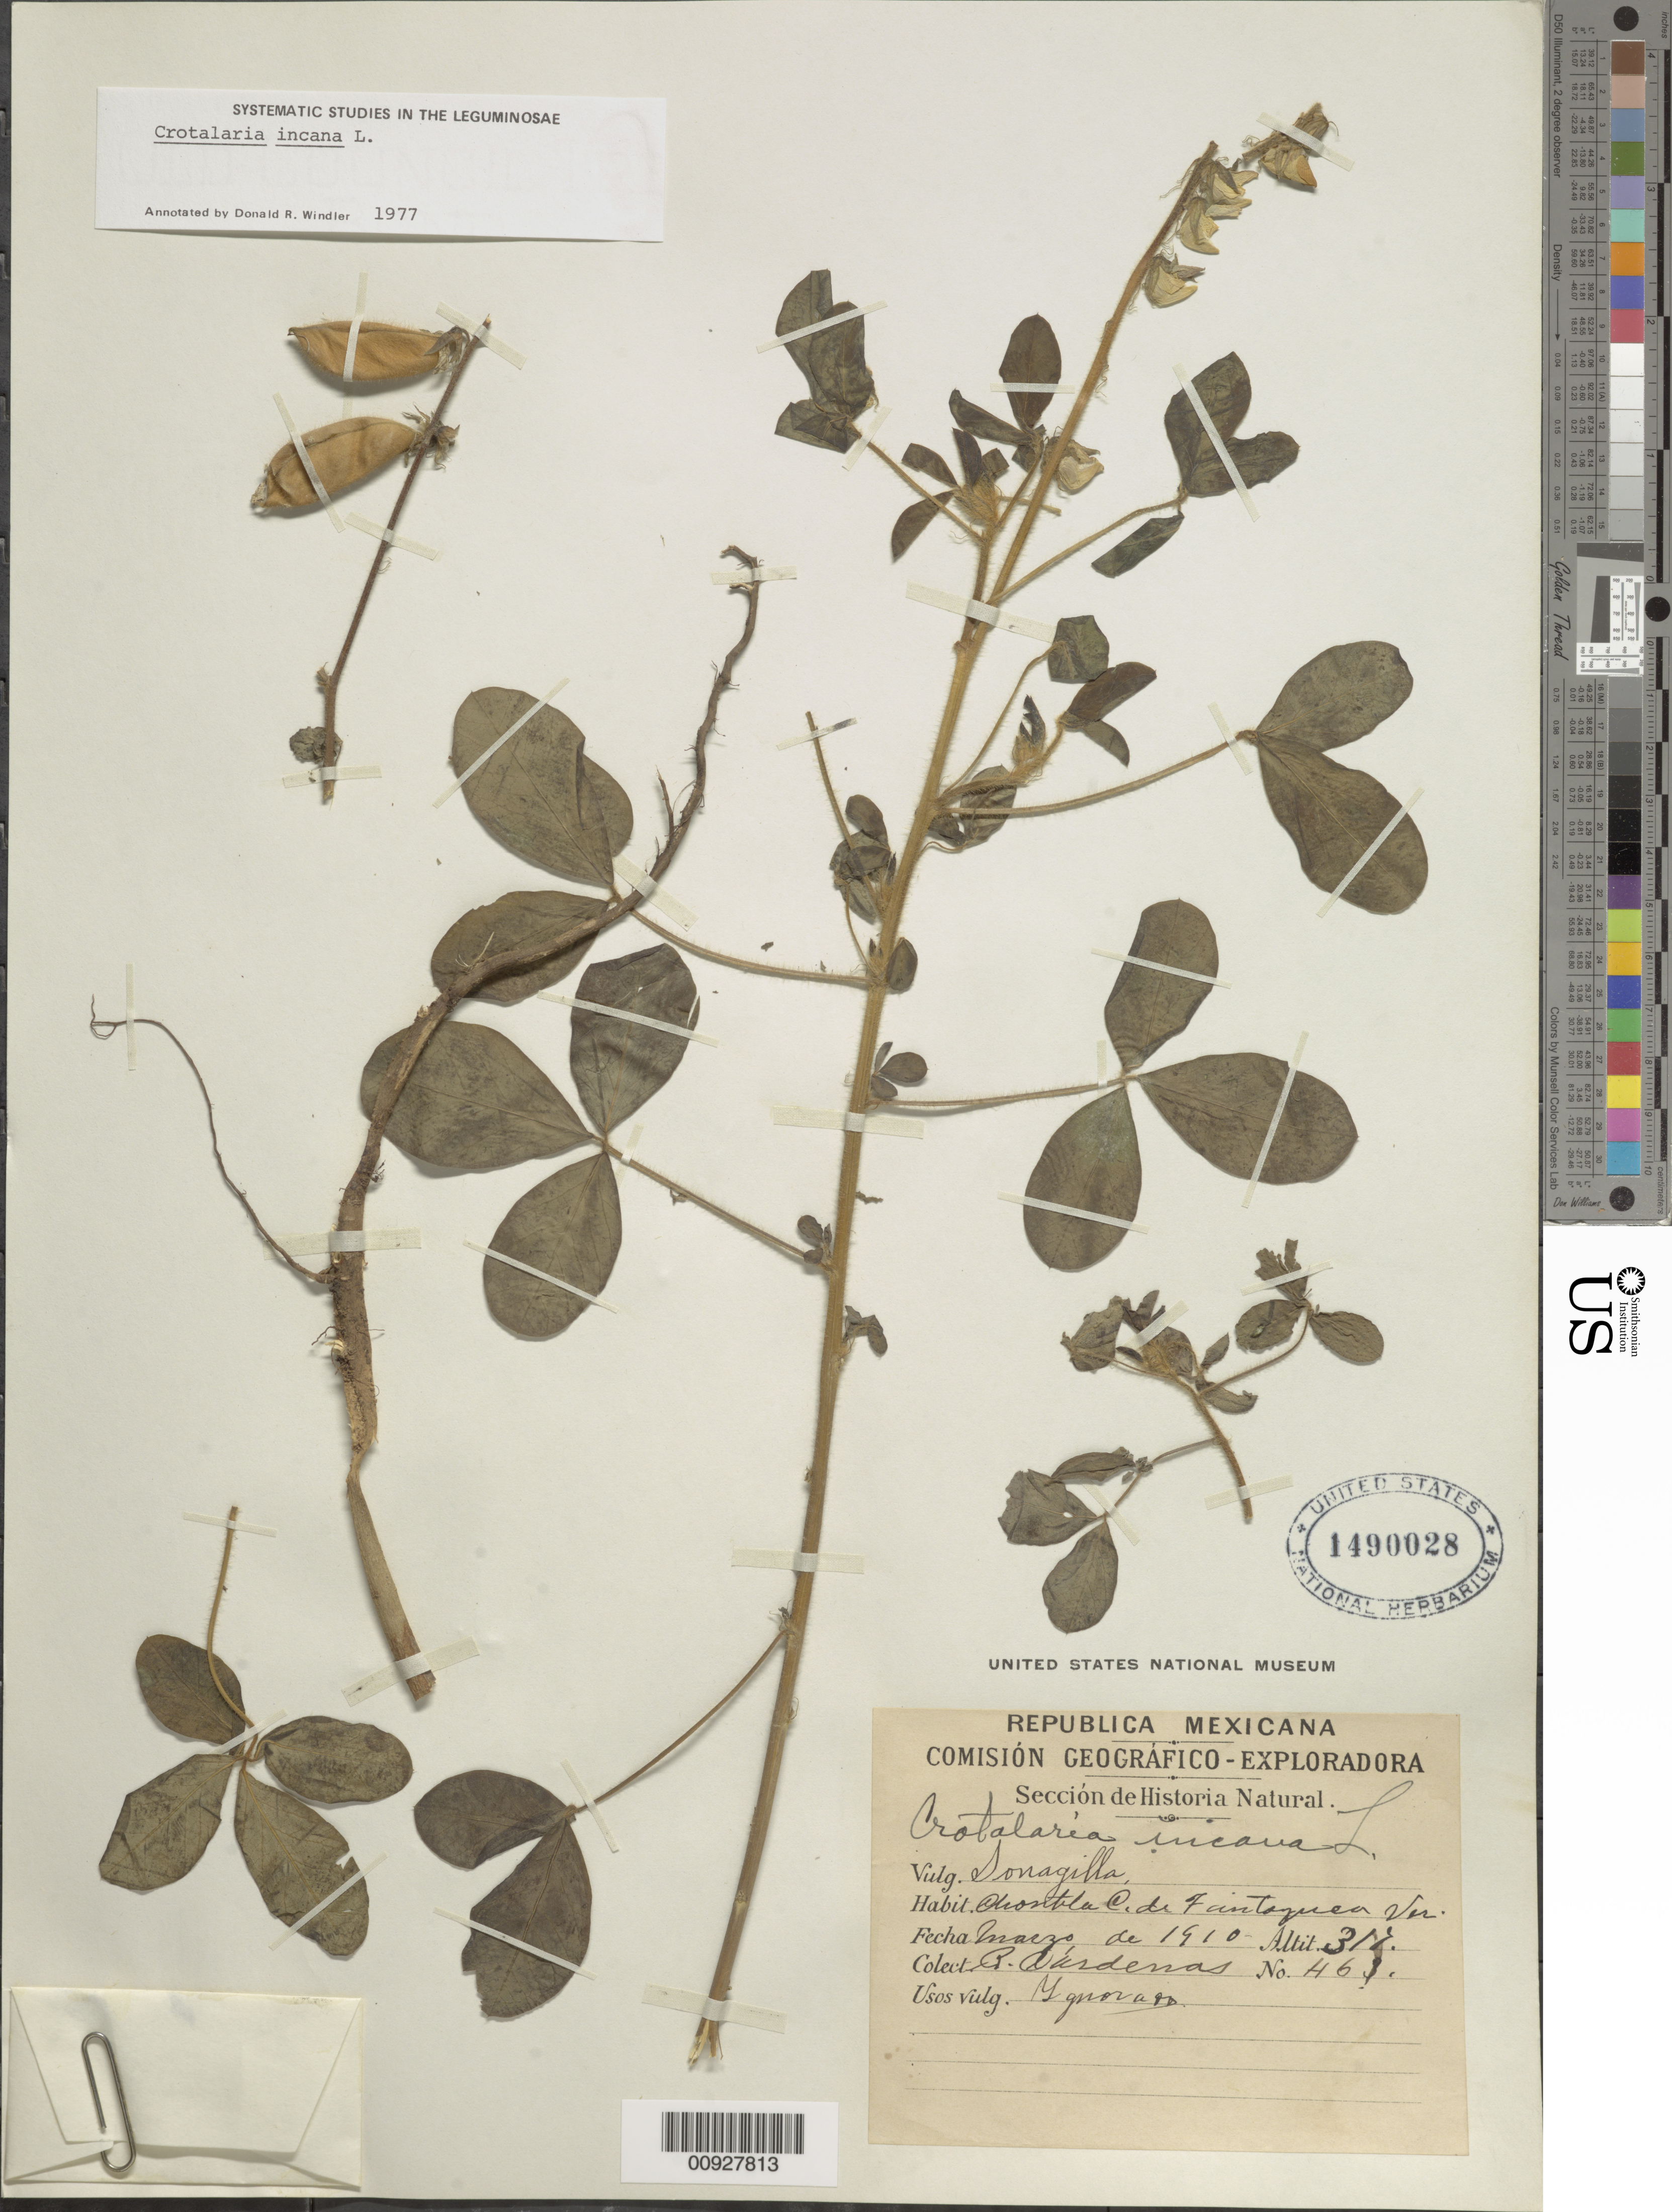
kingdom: Plantae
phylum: Tracheophyta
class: Magnoliopsida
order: Fabales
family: Fabaceae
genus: Crotalaria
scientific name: Crotalaria incana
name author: L.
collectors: Cárdenas, P.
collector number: H63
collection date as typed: Mar 1910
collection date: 1910-03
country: Mexico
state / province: Veracruz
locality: Chontla, C. de Tantoyuca, Veracruz.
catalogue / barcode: US 1490028